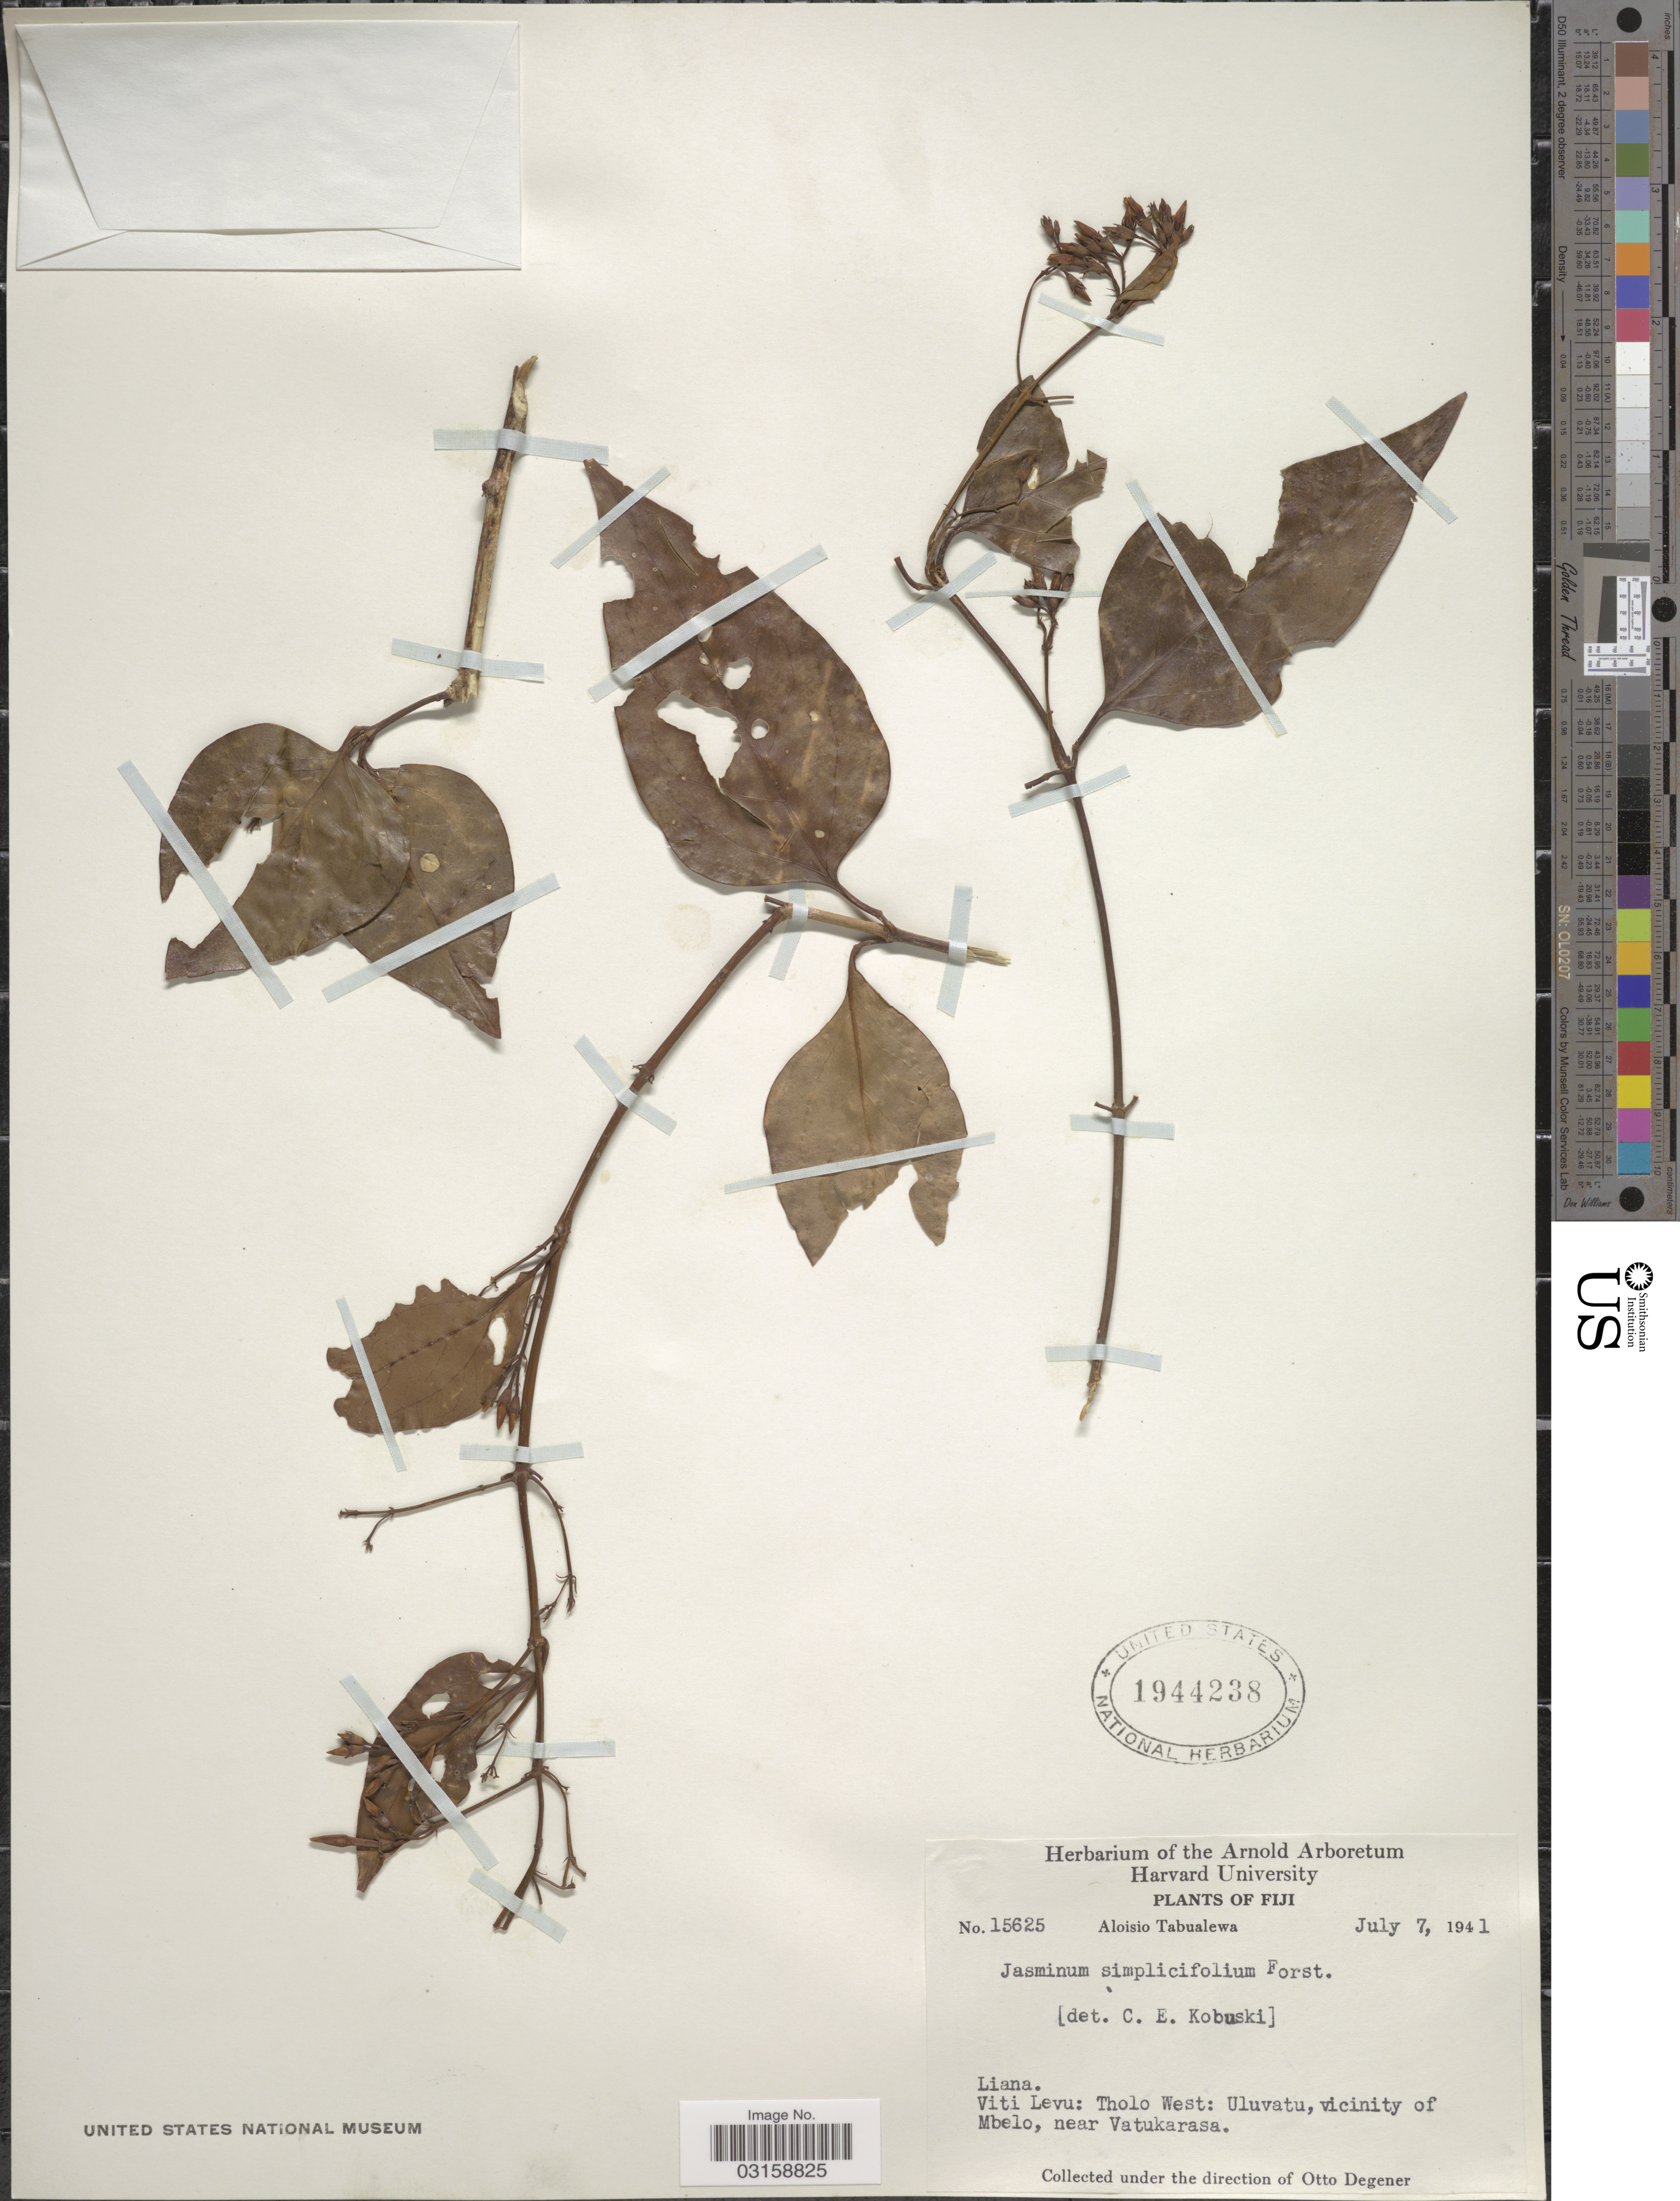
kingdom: Plantae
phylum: Tracheophyta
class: Magnoliopsida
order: Lamiales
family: Oleaceae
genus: Jasminum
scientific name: Jasminum simplicifolium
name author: G. Forst.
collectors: A. Tabualewa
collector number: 15625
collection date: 1941-07-07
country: Fiji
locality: Viti Levu: Tholo West: Uluvatu, vicinity of Mbelo, near Vatukarasa.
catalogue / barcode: US 1944238